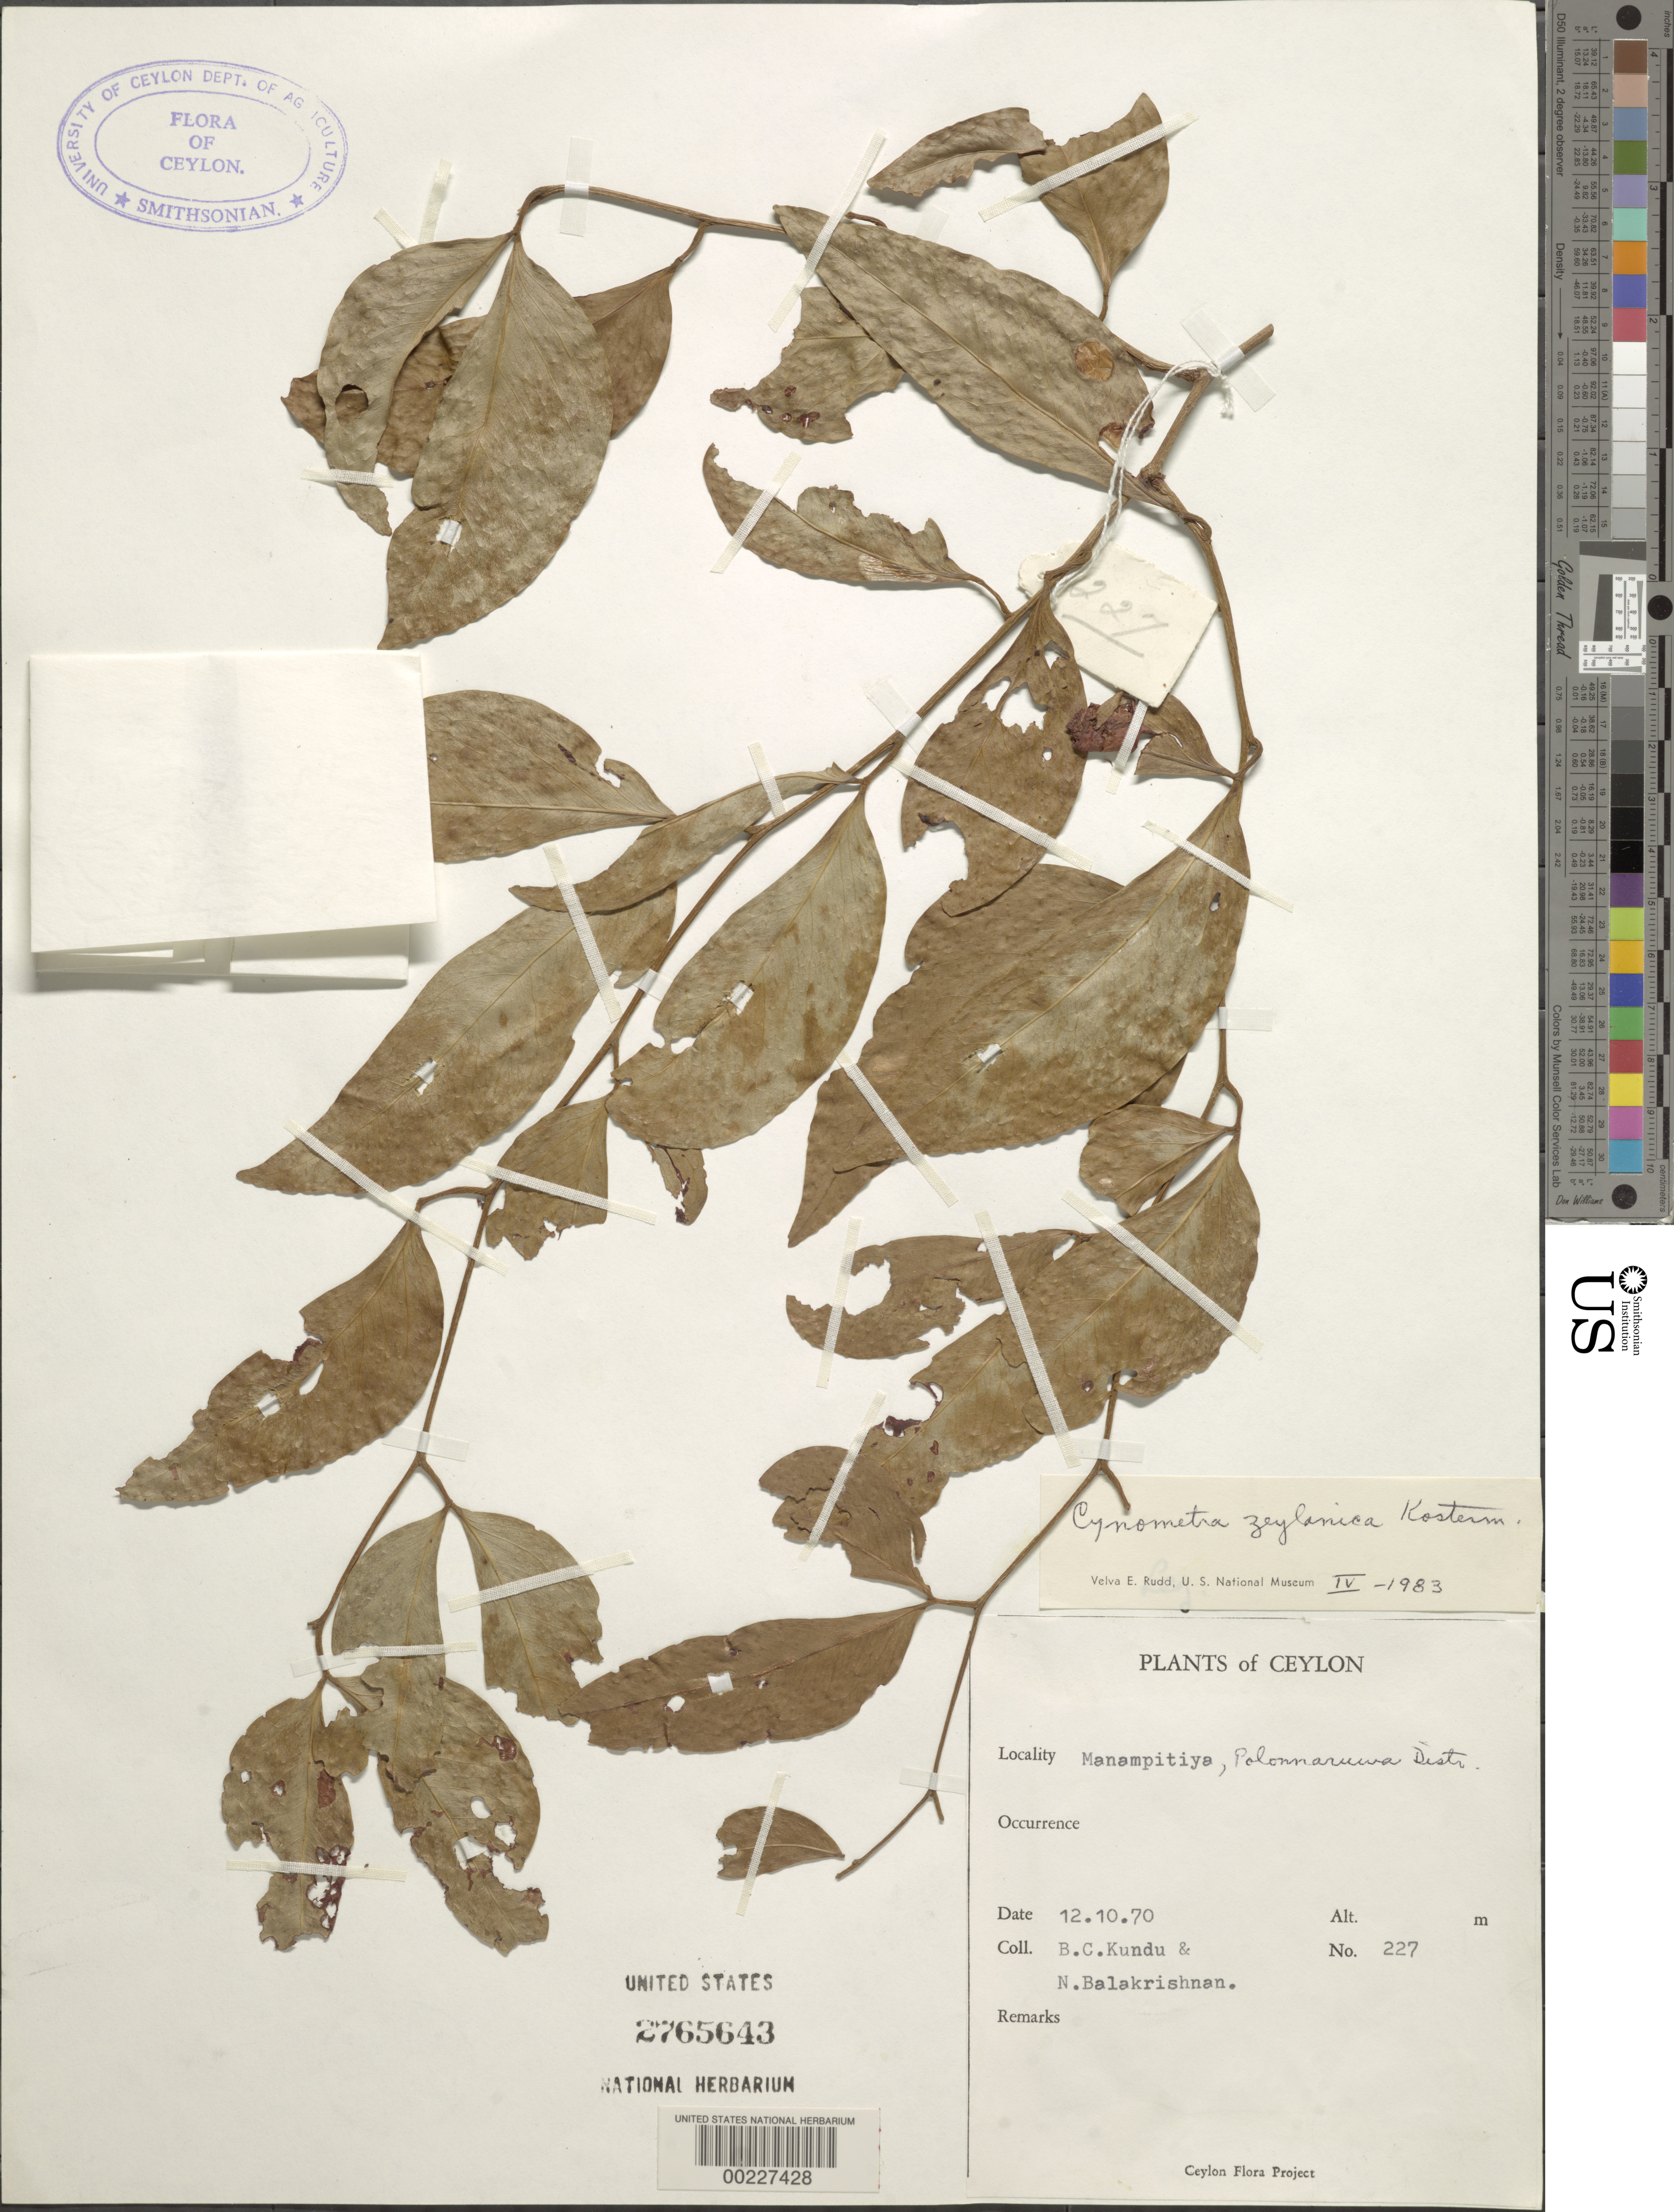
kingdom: Plantae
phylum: Tracheophyta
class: Magnoliopsida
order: Fabales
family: Fabaceae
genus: Cynometra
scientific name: Cynometra zeylanica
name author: Kosterm.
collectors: B. C. Kundu & N. Balakrishnan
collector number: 227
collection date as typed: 12 Oct 1970 or 10 Dec 1970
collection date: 1970-10-12 or 1970-12-10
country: Sri Lanka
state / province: North Central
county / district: Polonnaruwa Dist.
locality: Mannampitiya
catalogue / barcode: US 2765643